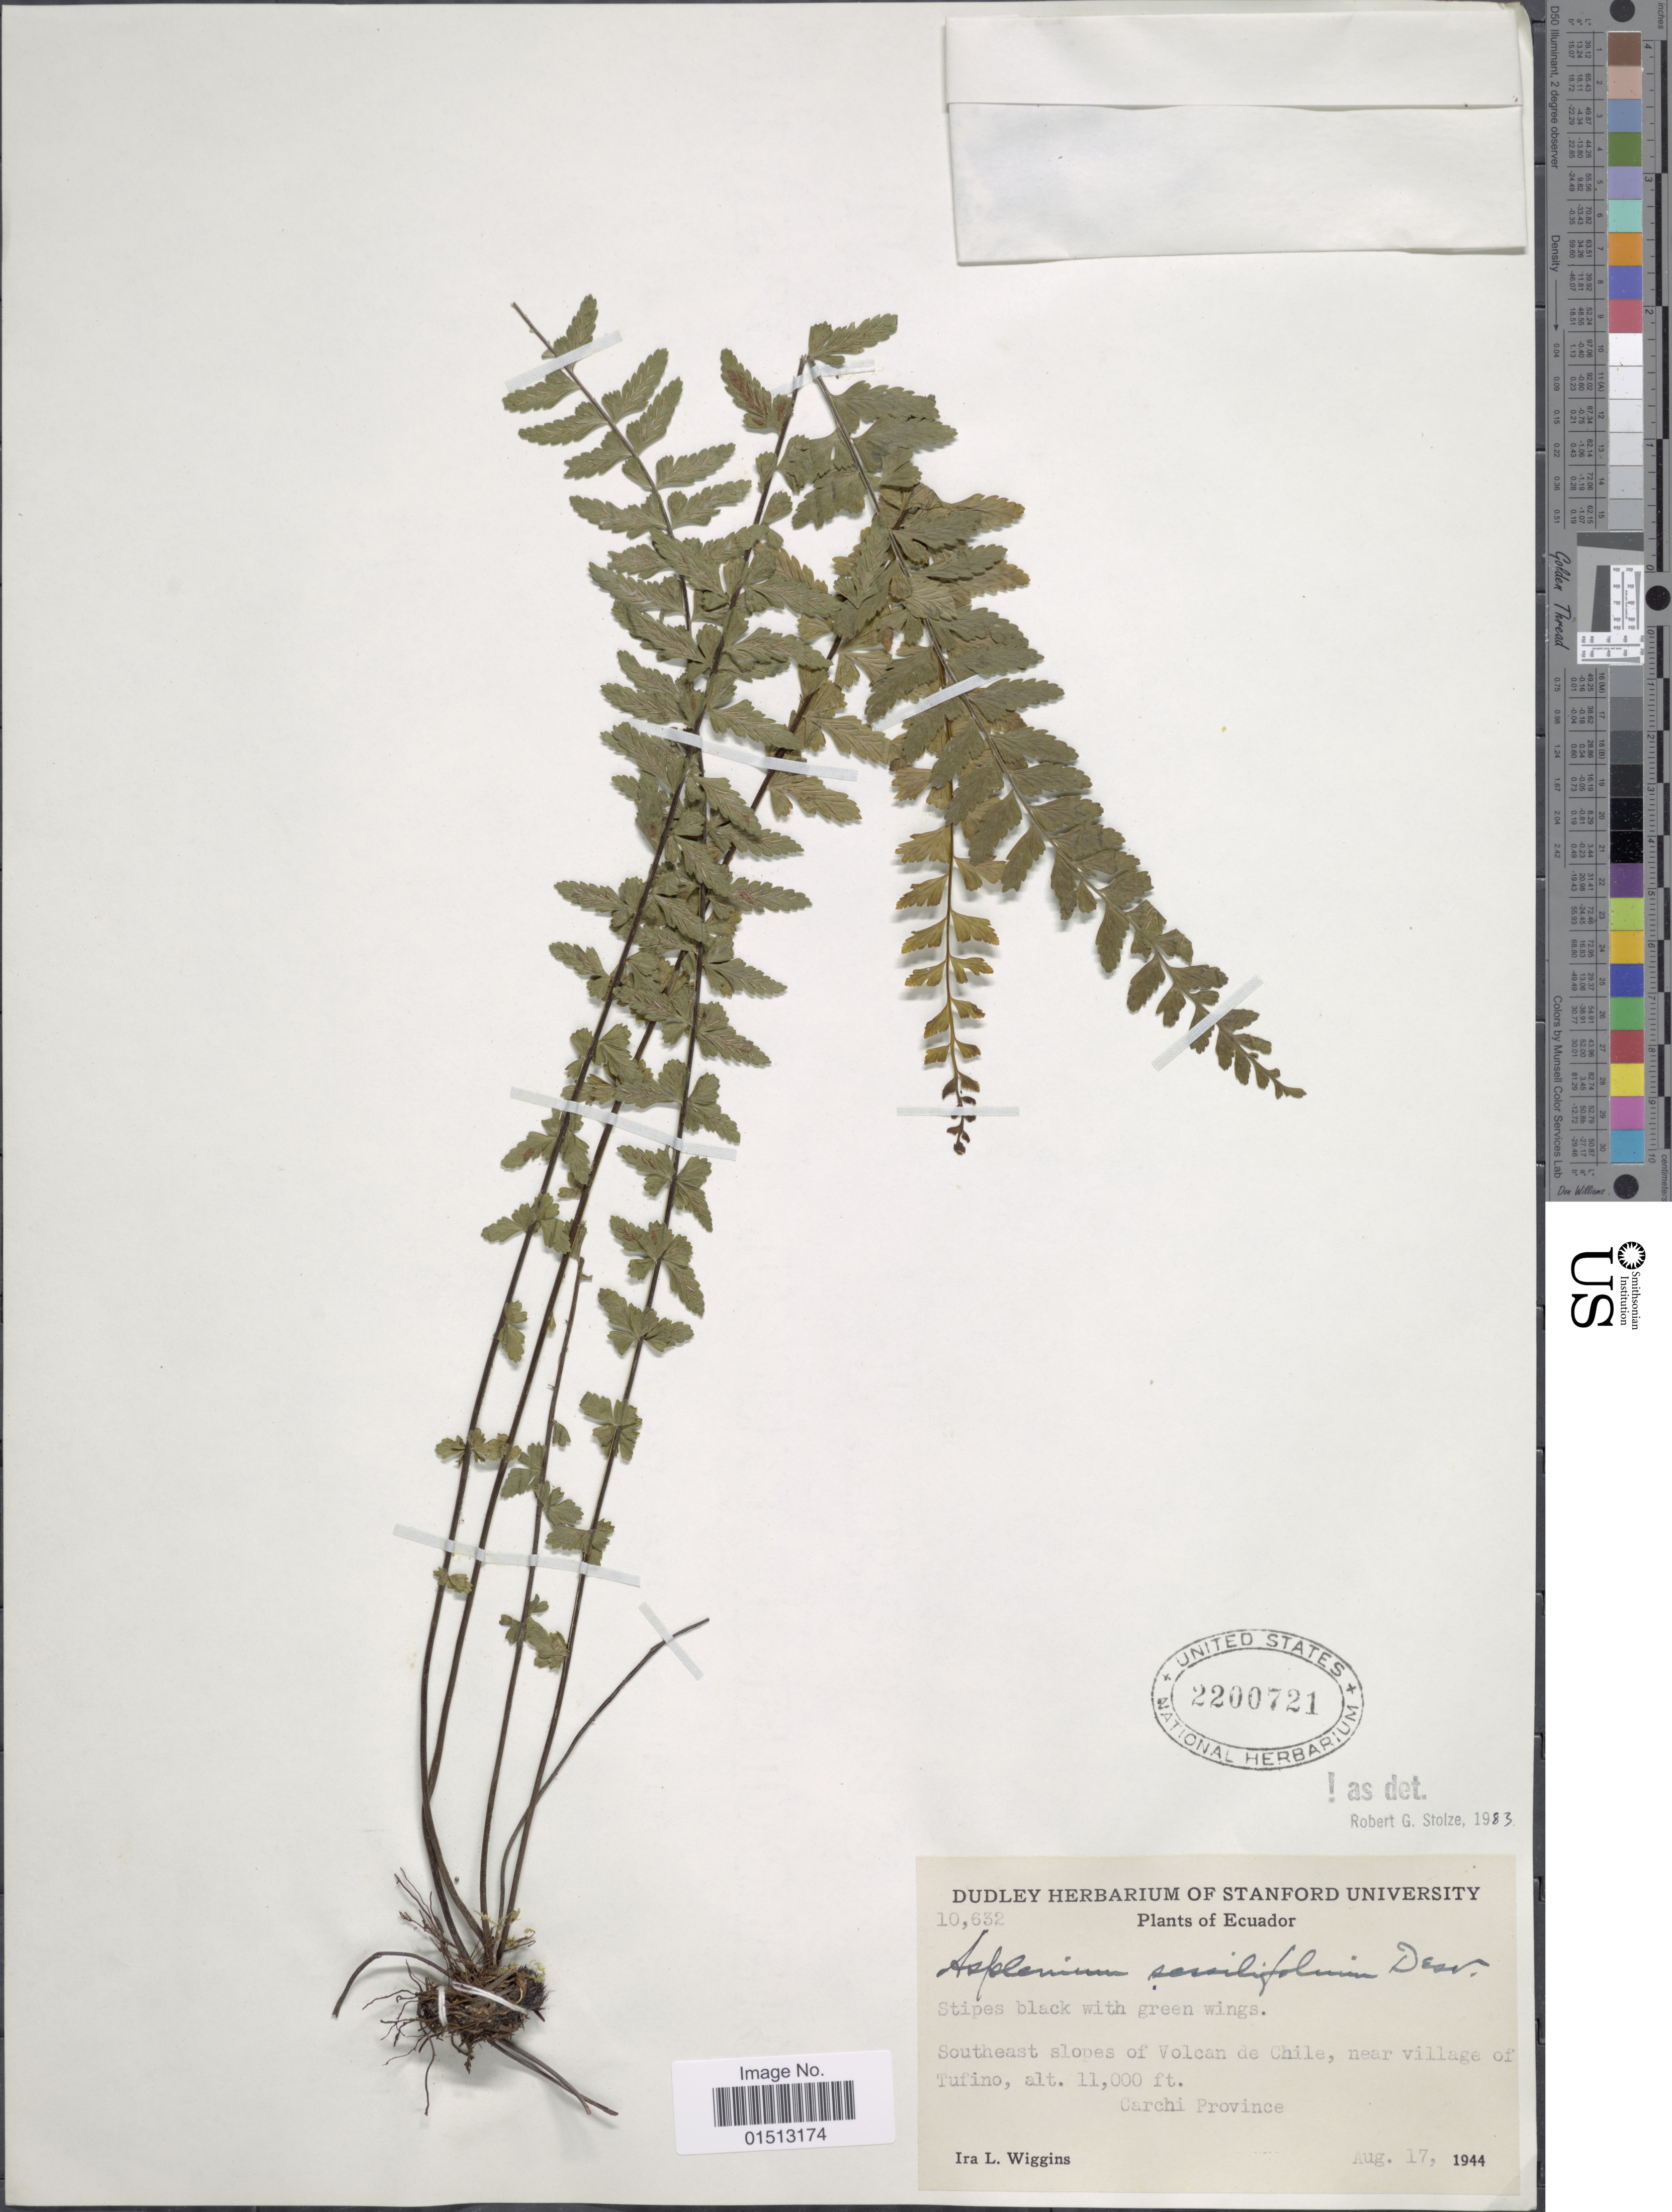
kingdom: Plantae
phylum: Tracheophyta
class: Polypodiopsida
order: Polypodiales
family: Aspleniaceae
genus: Asplenium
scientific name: Asplenium sessilifolium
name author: Desv.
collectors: I. L. Wiggins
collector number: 10632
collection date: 1944-08-17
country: Ecuador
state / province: Carchi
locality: Southeast slopes of Volcan de Chile, near village of Tufino.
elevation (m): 3353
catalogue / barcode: US 2200721